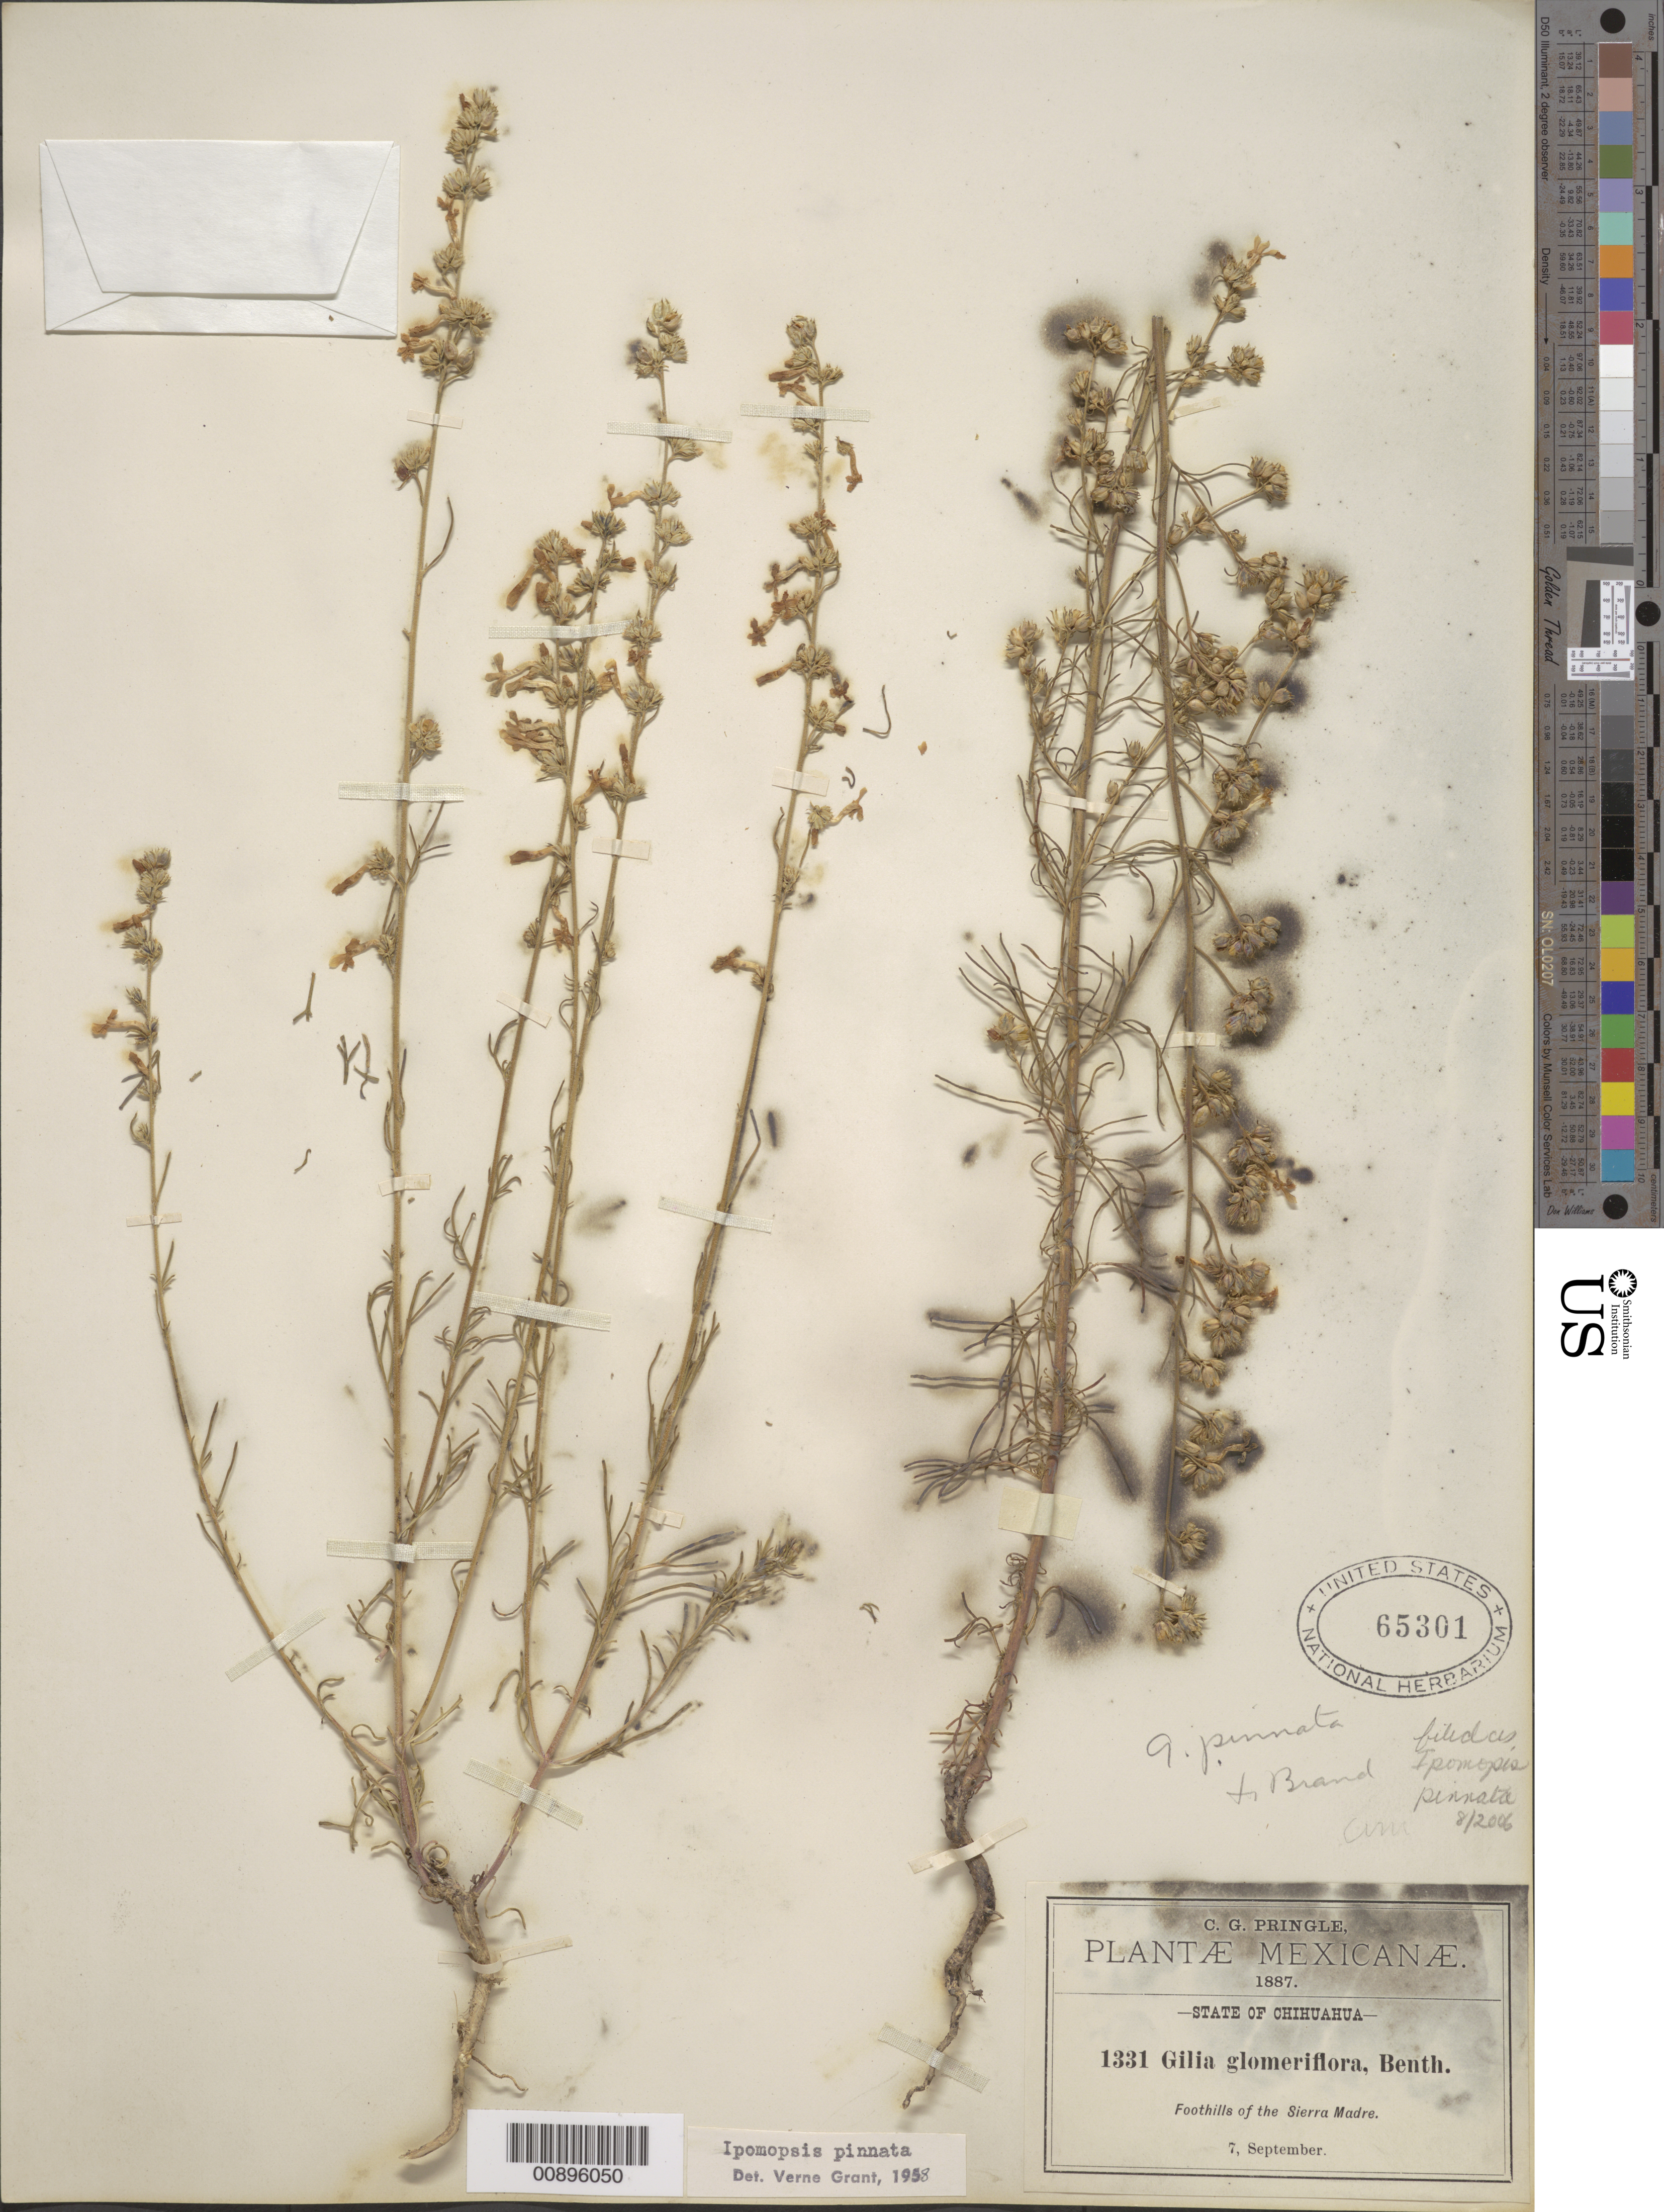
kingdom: Plantae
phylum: Tracheophyta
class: Magnoliopsida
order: Ericales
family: Polemoniaceae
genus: Ipomopsis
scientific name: Ipomopsis pinnata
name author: (Cav.) V.E. Grant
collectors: C. G. Pringle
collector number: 1331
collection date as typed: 07 Sep 1887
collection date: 1887-09-07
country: Mexico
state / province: Chihuahua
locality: Foothills of the Sierra Madre, Chihuahua.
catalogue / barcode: US 65301